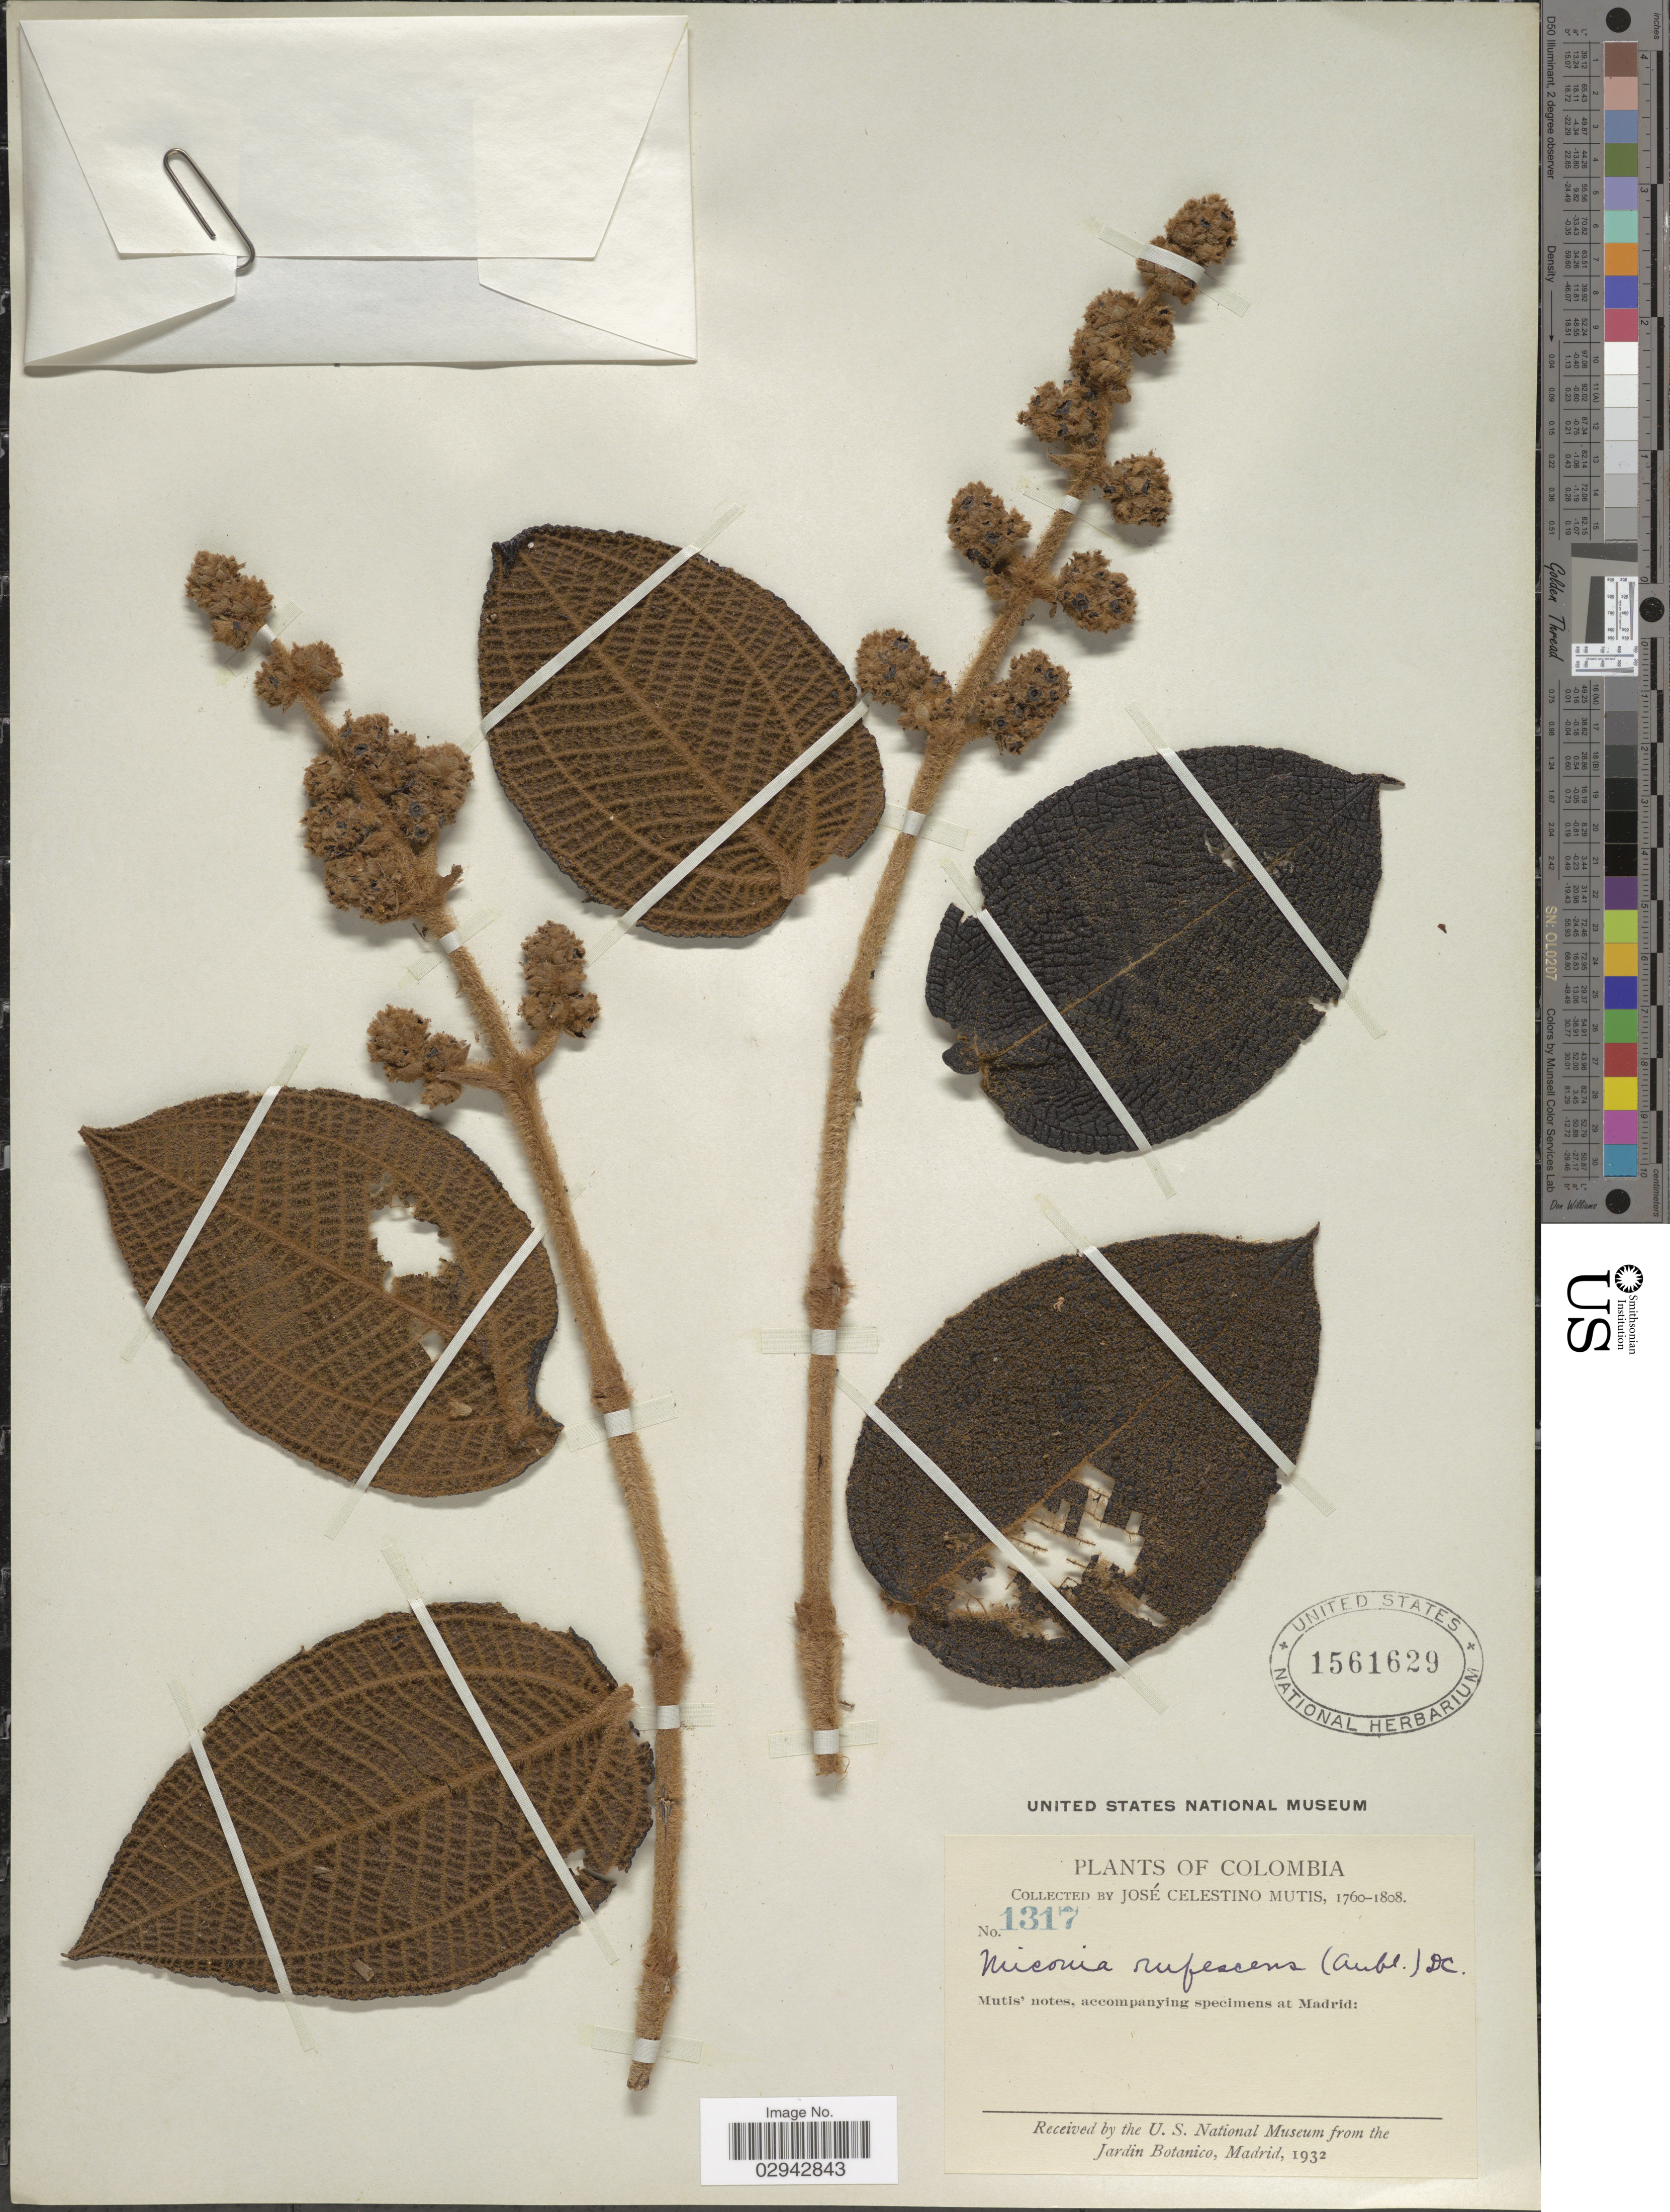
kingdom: Plantae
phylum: Tracheophyta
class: Magnoliopsida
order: Myrtales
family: Melastomataceae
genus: Miconia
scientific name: Miconia rufescens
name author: (Aubl.) DC.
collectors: J. C. B. Mutis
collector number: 1317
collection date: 1760/1808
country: Colombia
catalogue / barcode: US 1561629